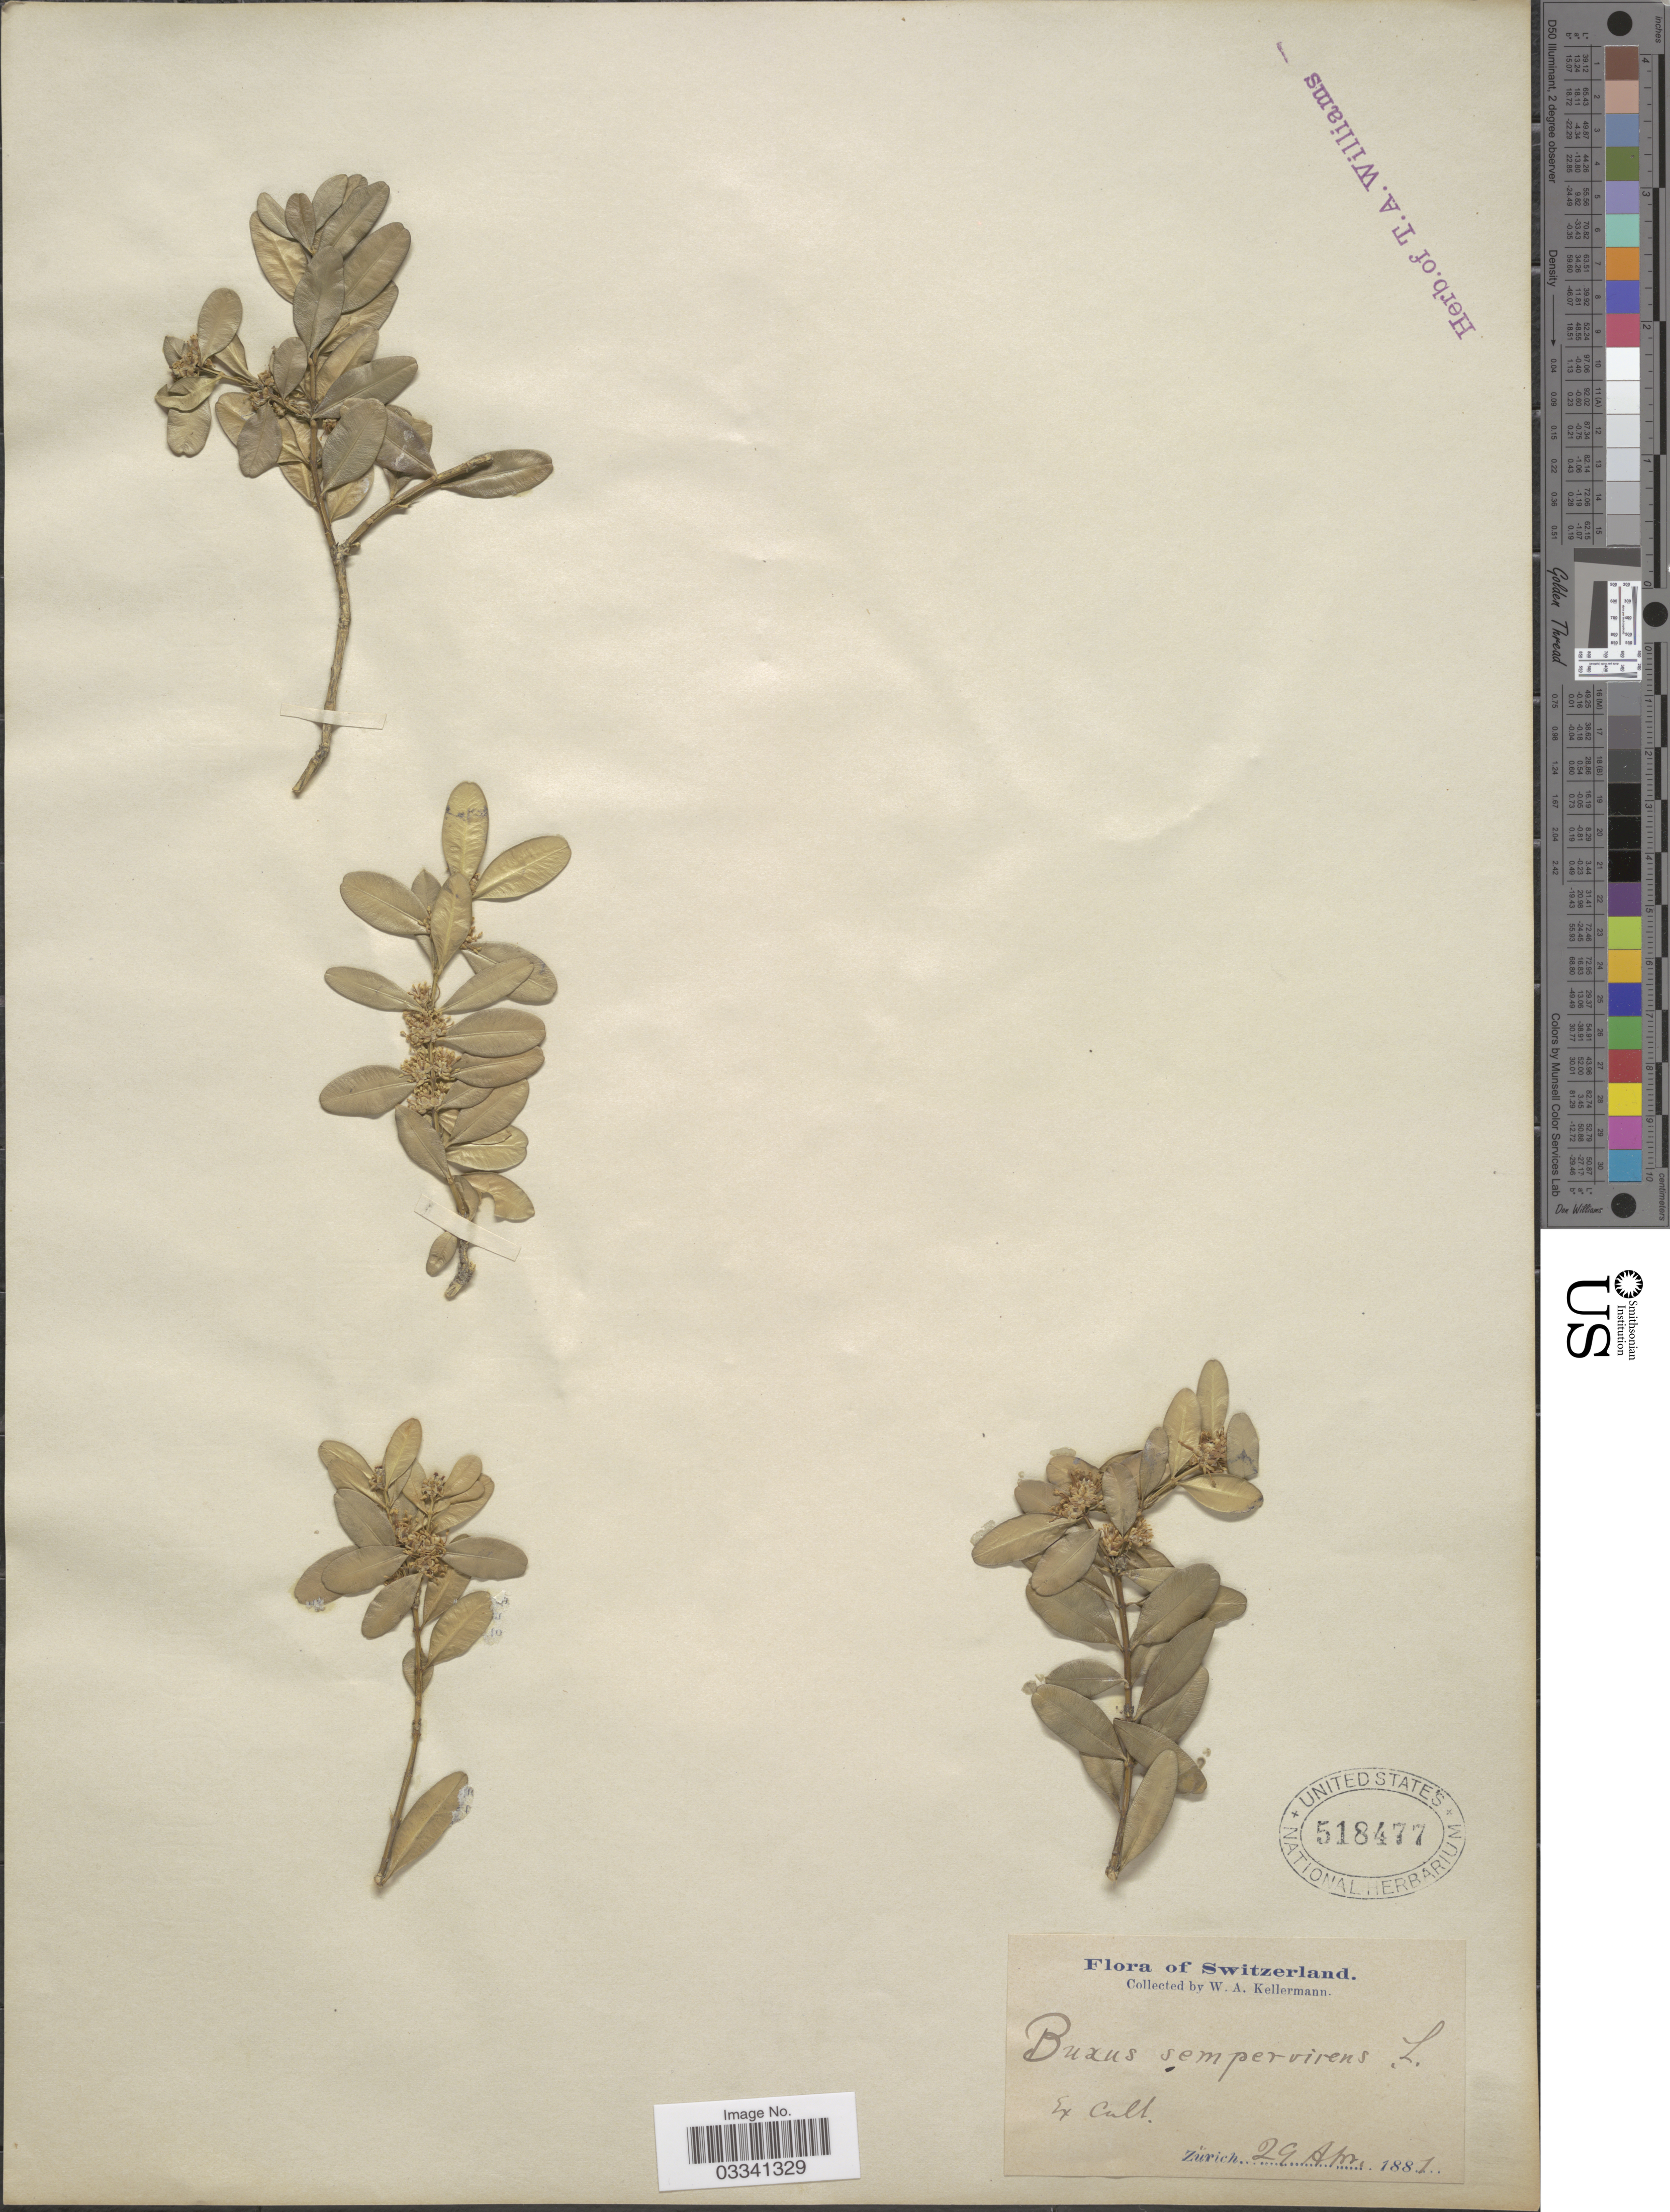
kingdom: Plantae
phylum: Tracheophyta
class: Magnoliopsida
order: Buxales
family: Buxaceae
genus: Buxus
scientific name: Buxus sempervirens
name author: L.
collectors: W. A. Kellermann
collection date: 1881-04-29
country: Switzerland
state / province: Zurich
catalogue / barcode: US 518477